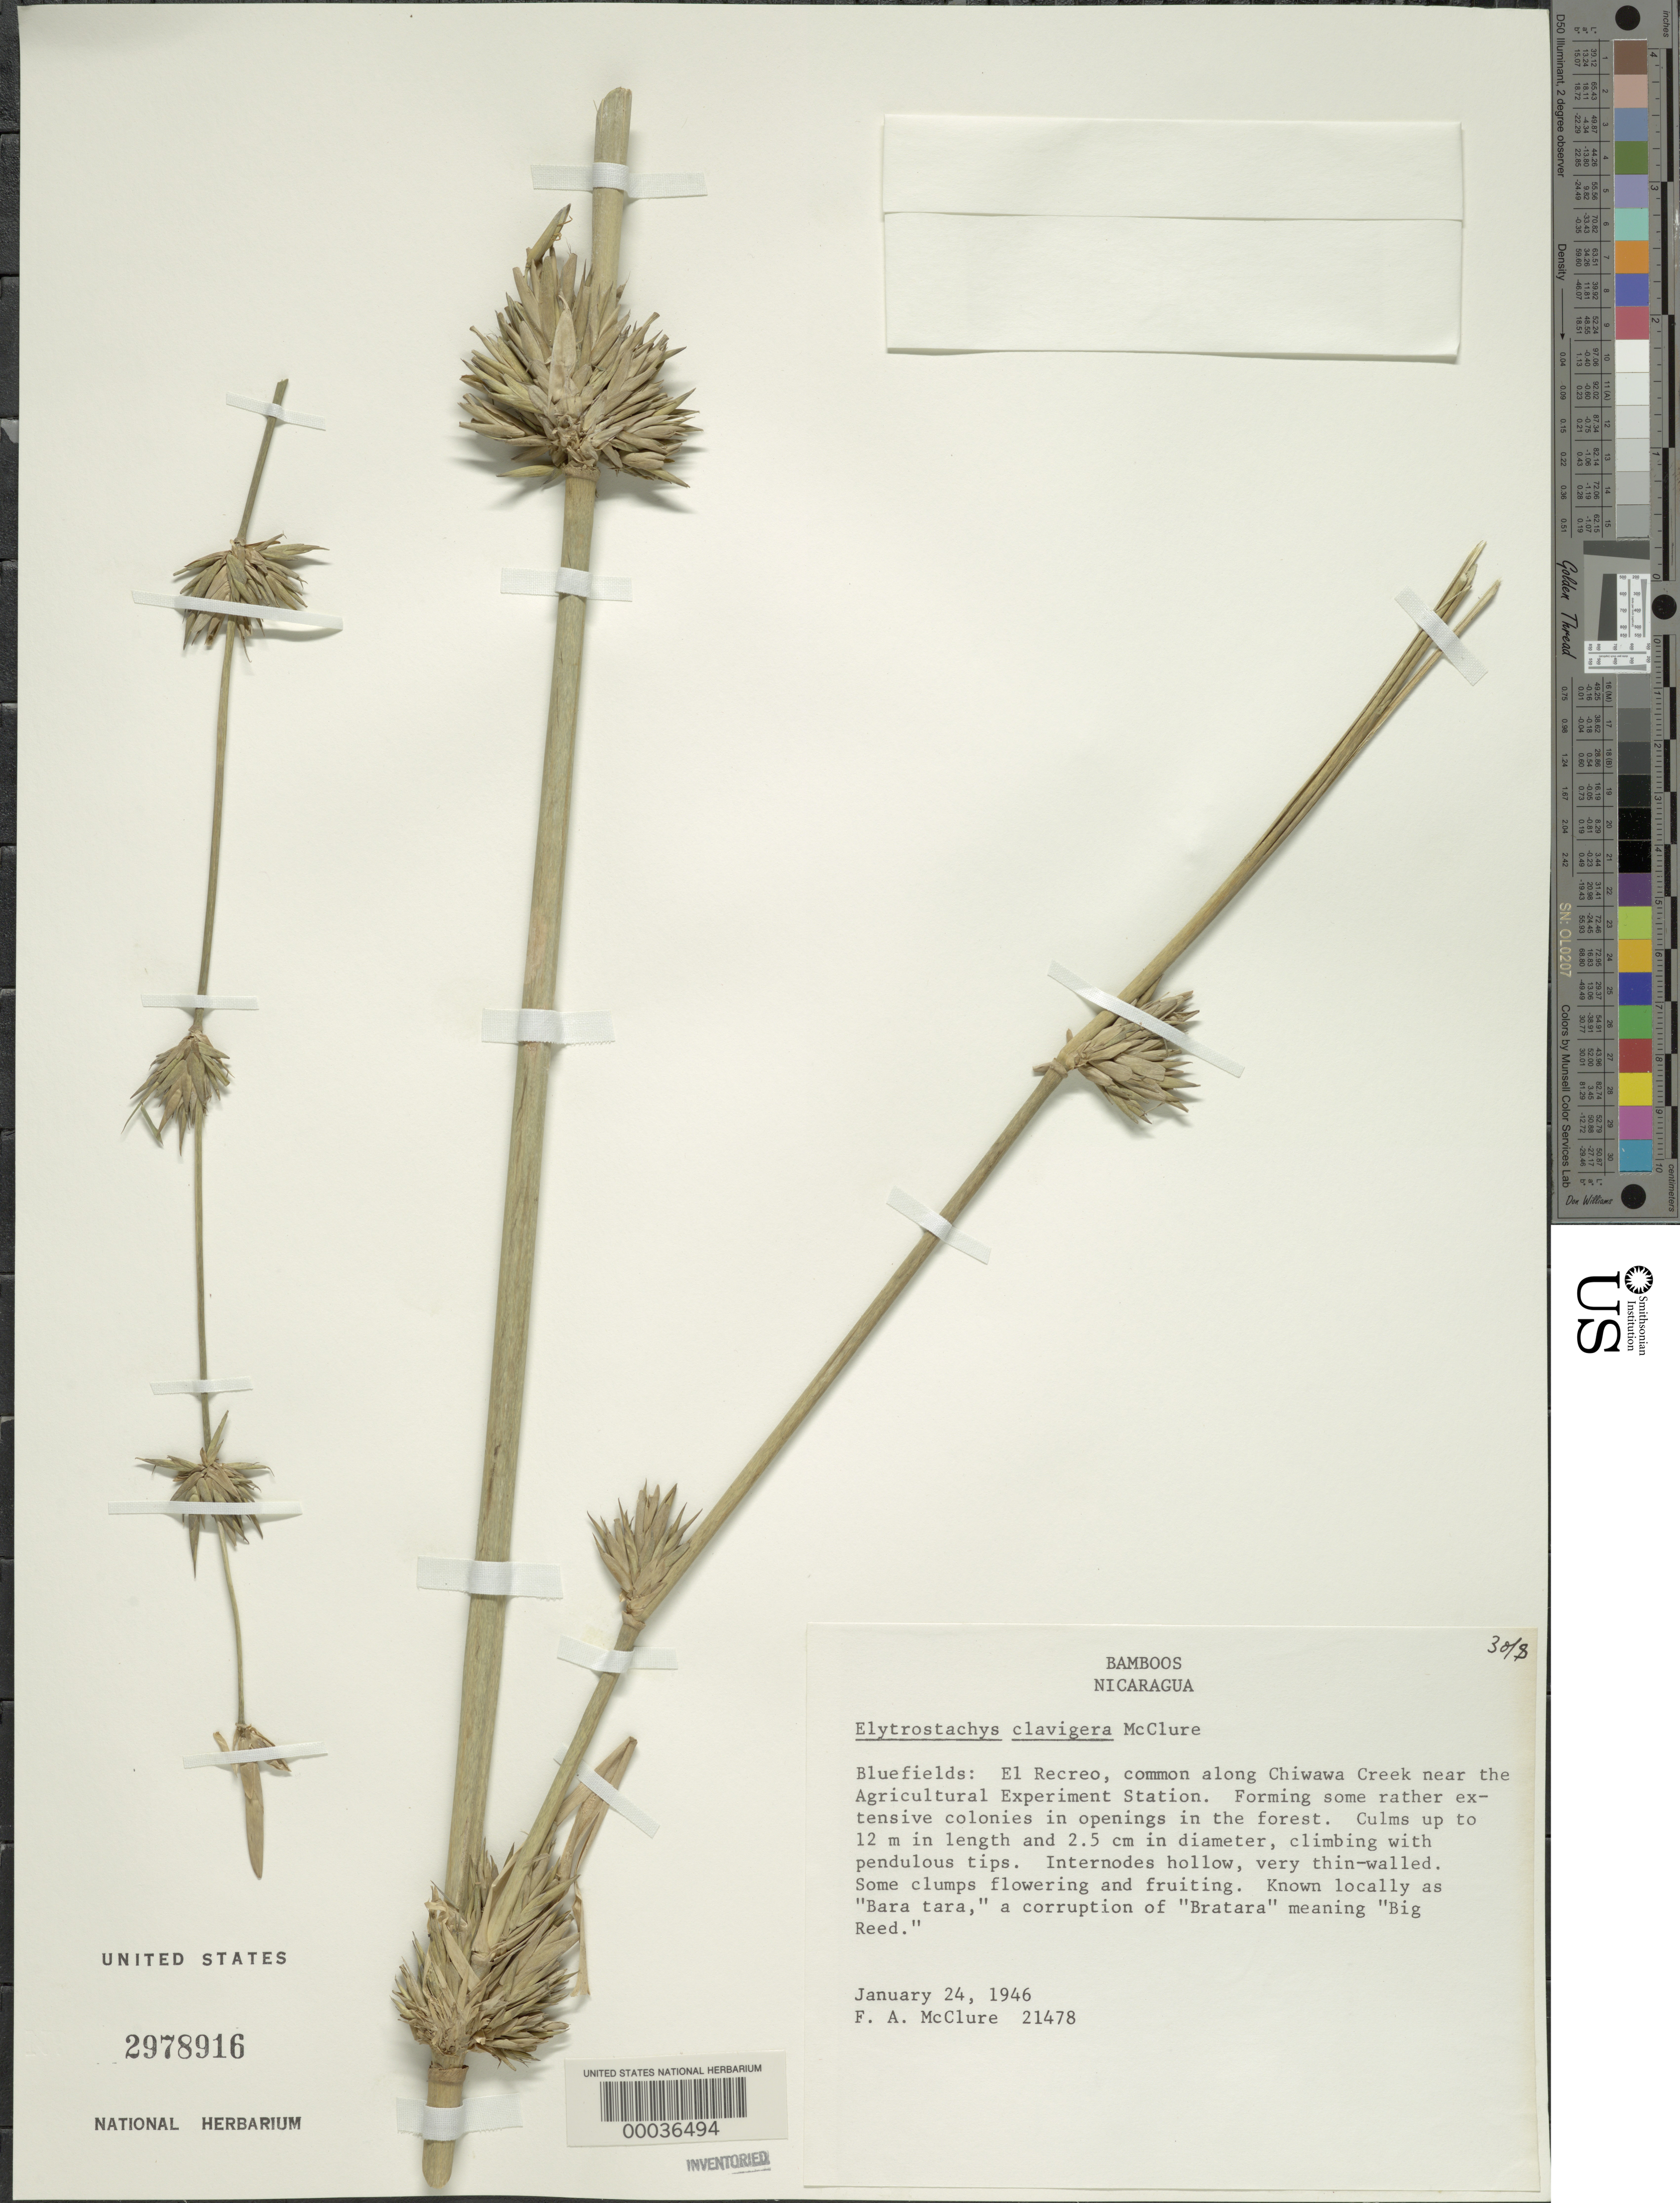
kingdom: Plantae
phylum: Tracheophyta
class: Liliopsida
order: Poales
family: Poaceae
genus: Elytrostachys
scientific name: Elytrostachys clavigera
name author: McClure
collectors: F. A. McClure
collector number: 21478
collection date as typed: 24 Jan 1946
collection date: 1946-01-24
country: Nicaragua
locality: Bluefields: el recreo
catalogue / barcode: US 2978916